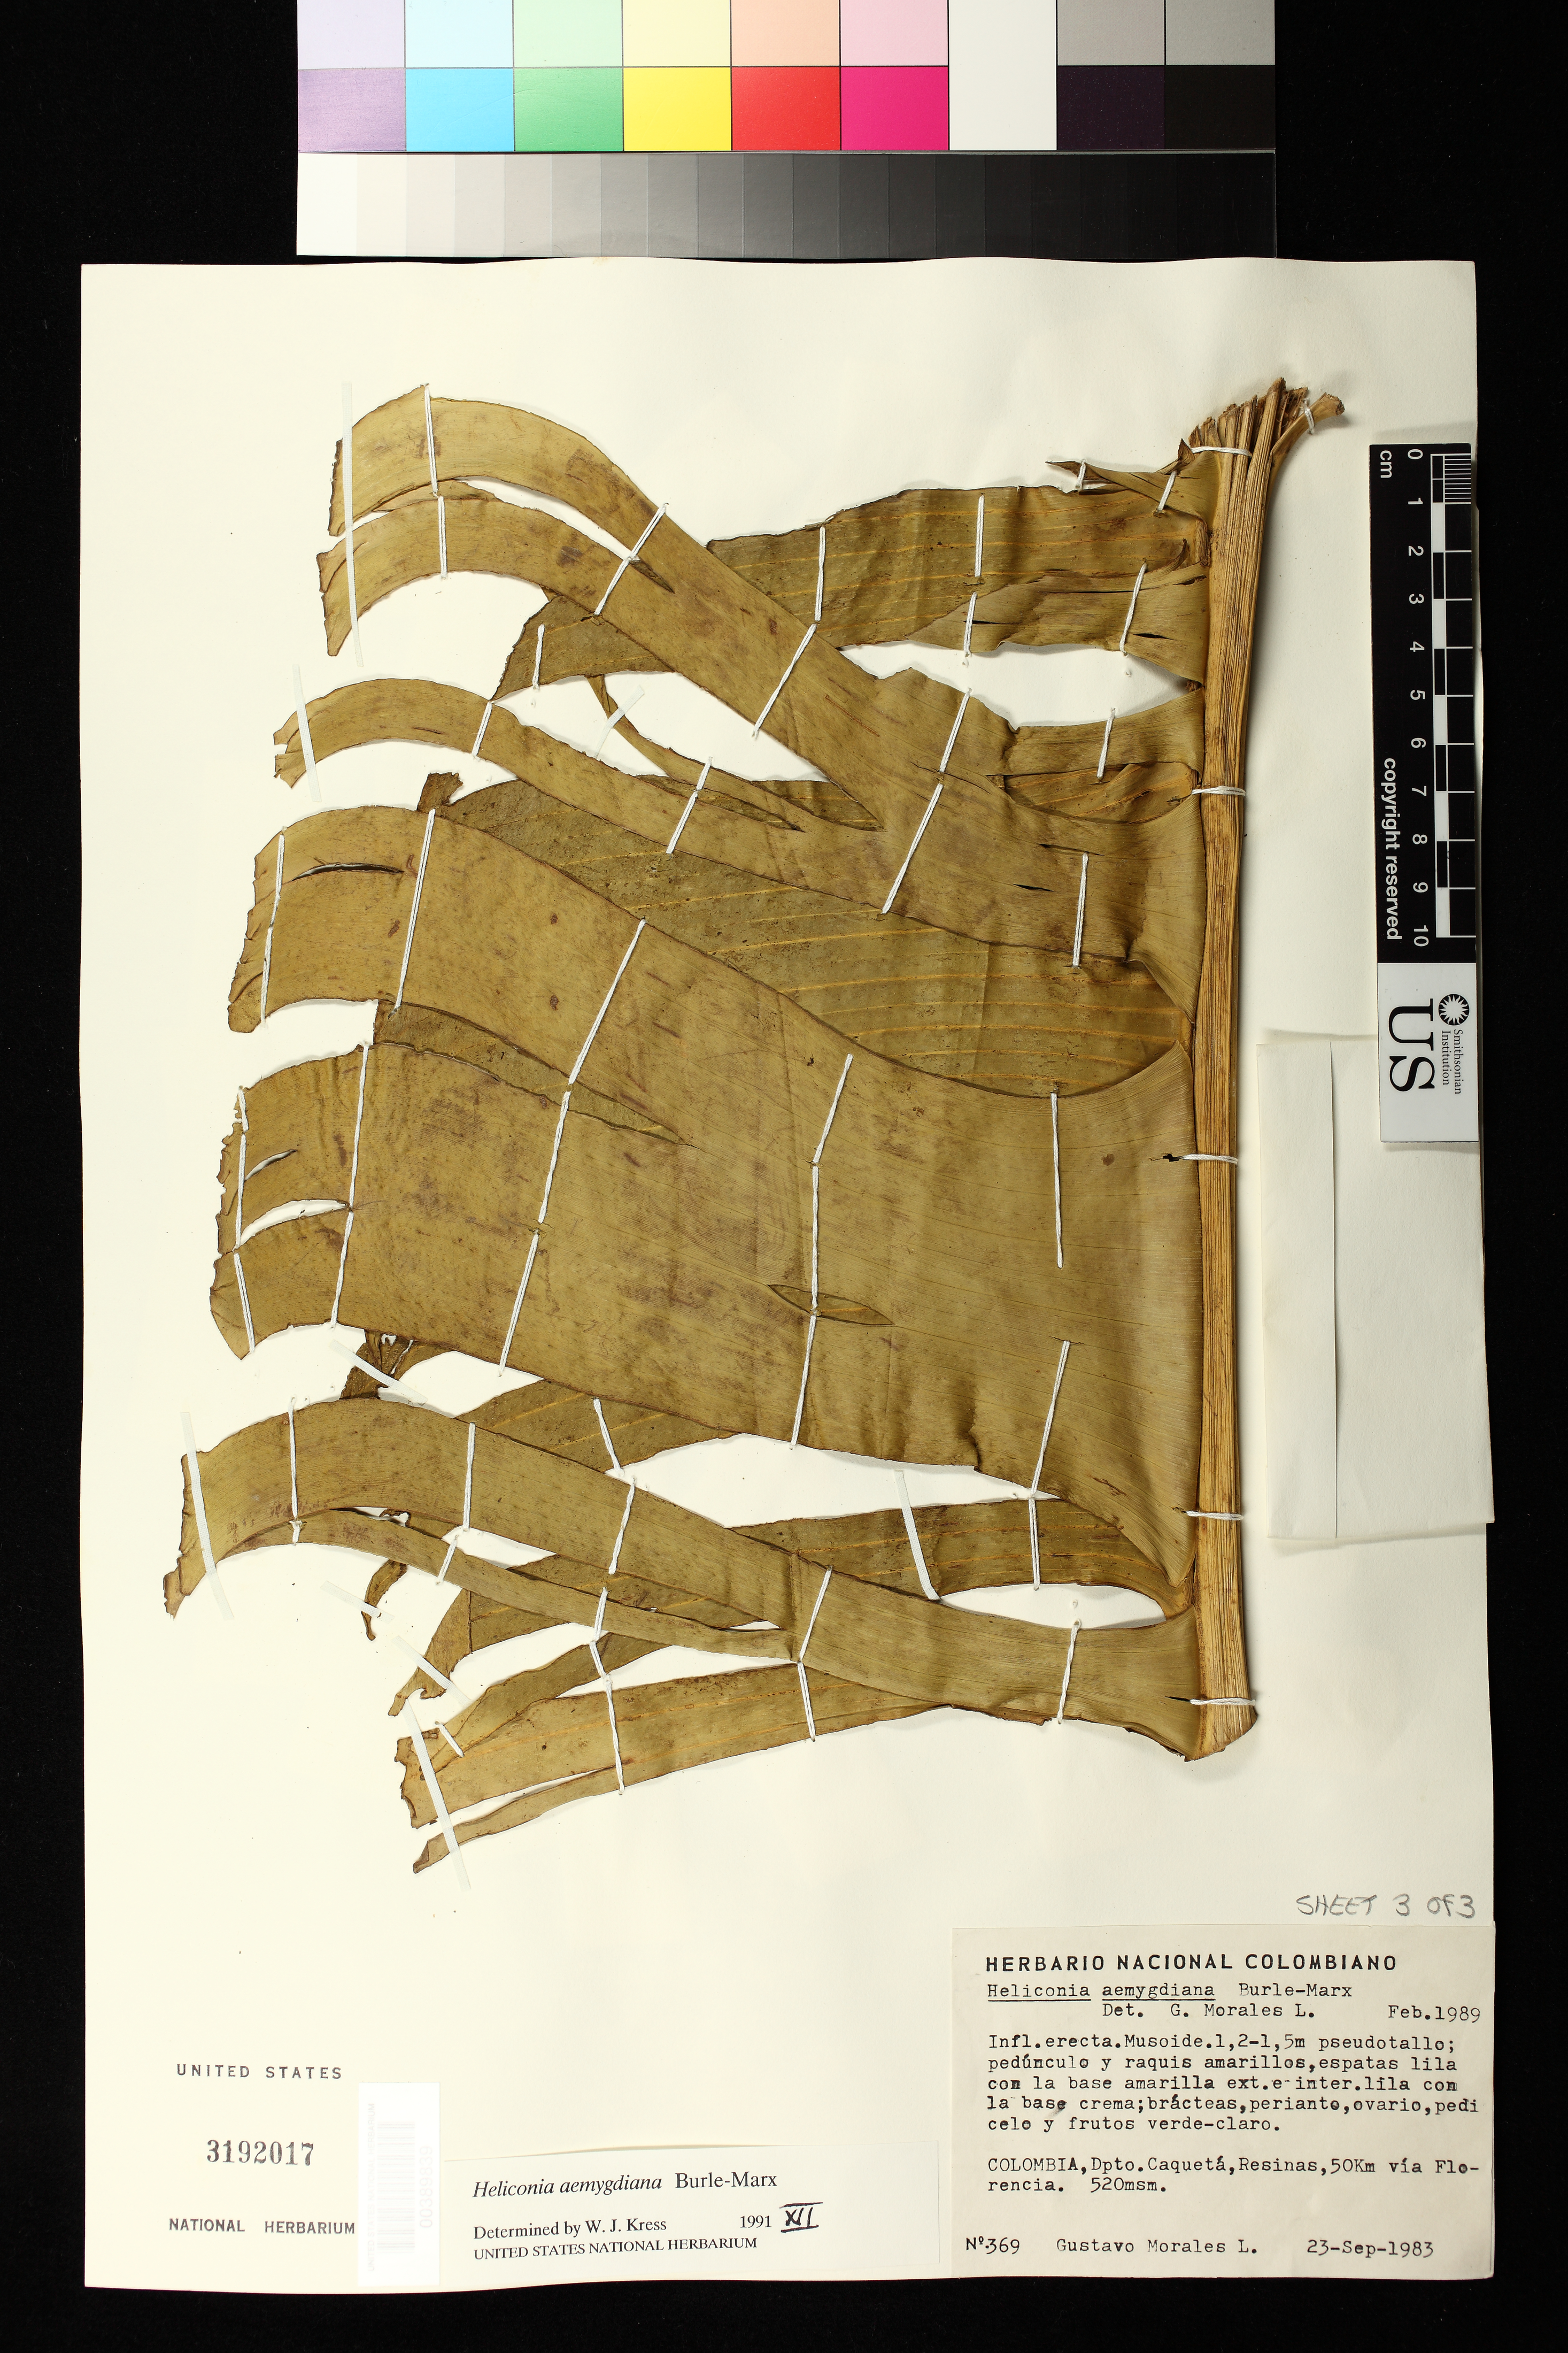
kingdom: Plantae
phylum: Tracheophyta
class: Liliopsida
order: Zingiberales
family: Heliconiaceae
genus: Heliconia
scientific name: Heliconia aemygdiana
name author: Burle-Marx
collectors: G. Morales L.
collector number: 369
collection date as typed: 23 Sep 1983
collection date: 1983-09-23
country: Colombia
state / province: Caquetá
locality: Resinas, 50 km va Florencia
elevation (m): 520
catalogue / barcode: US 3192017